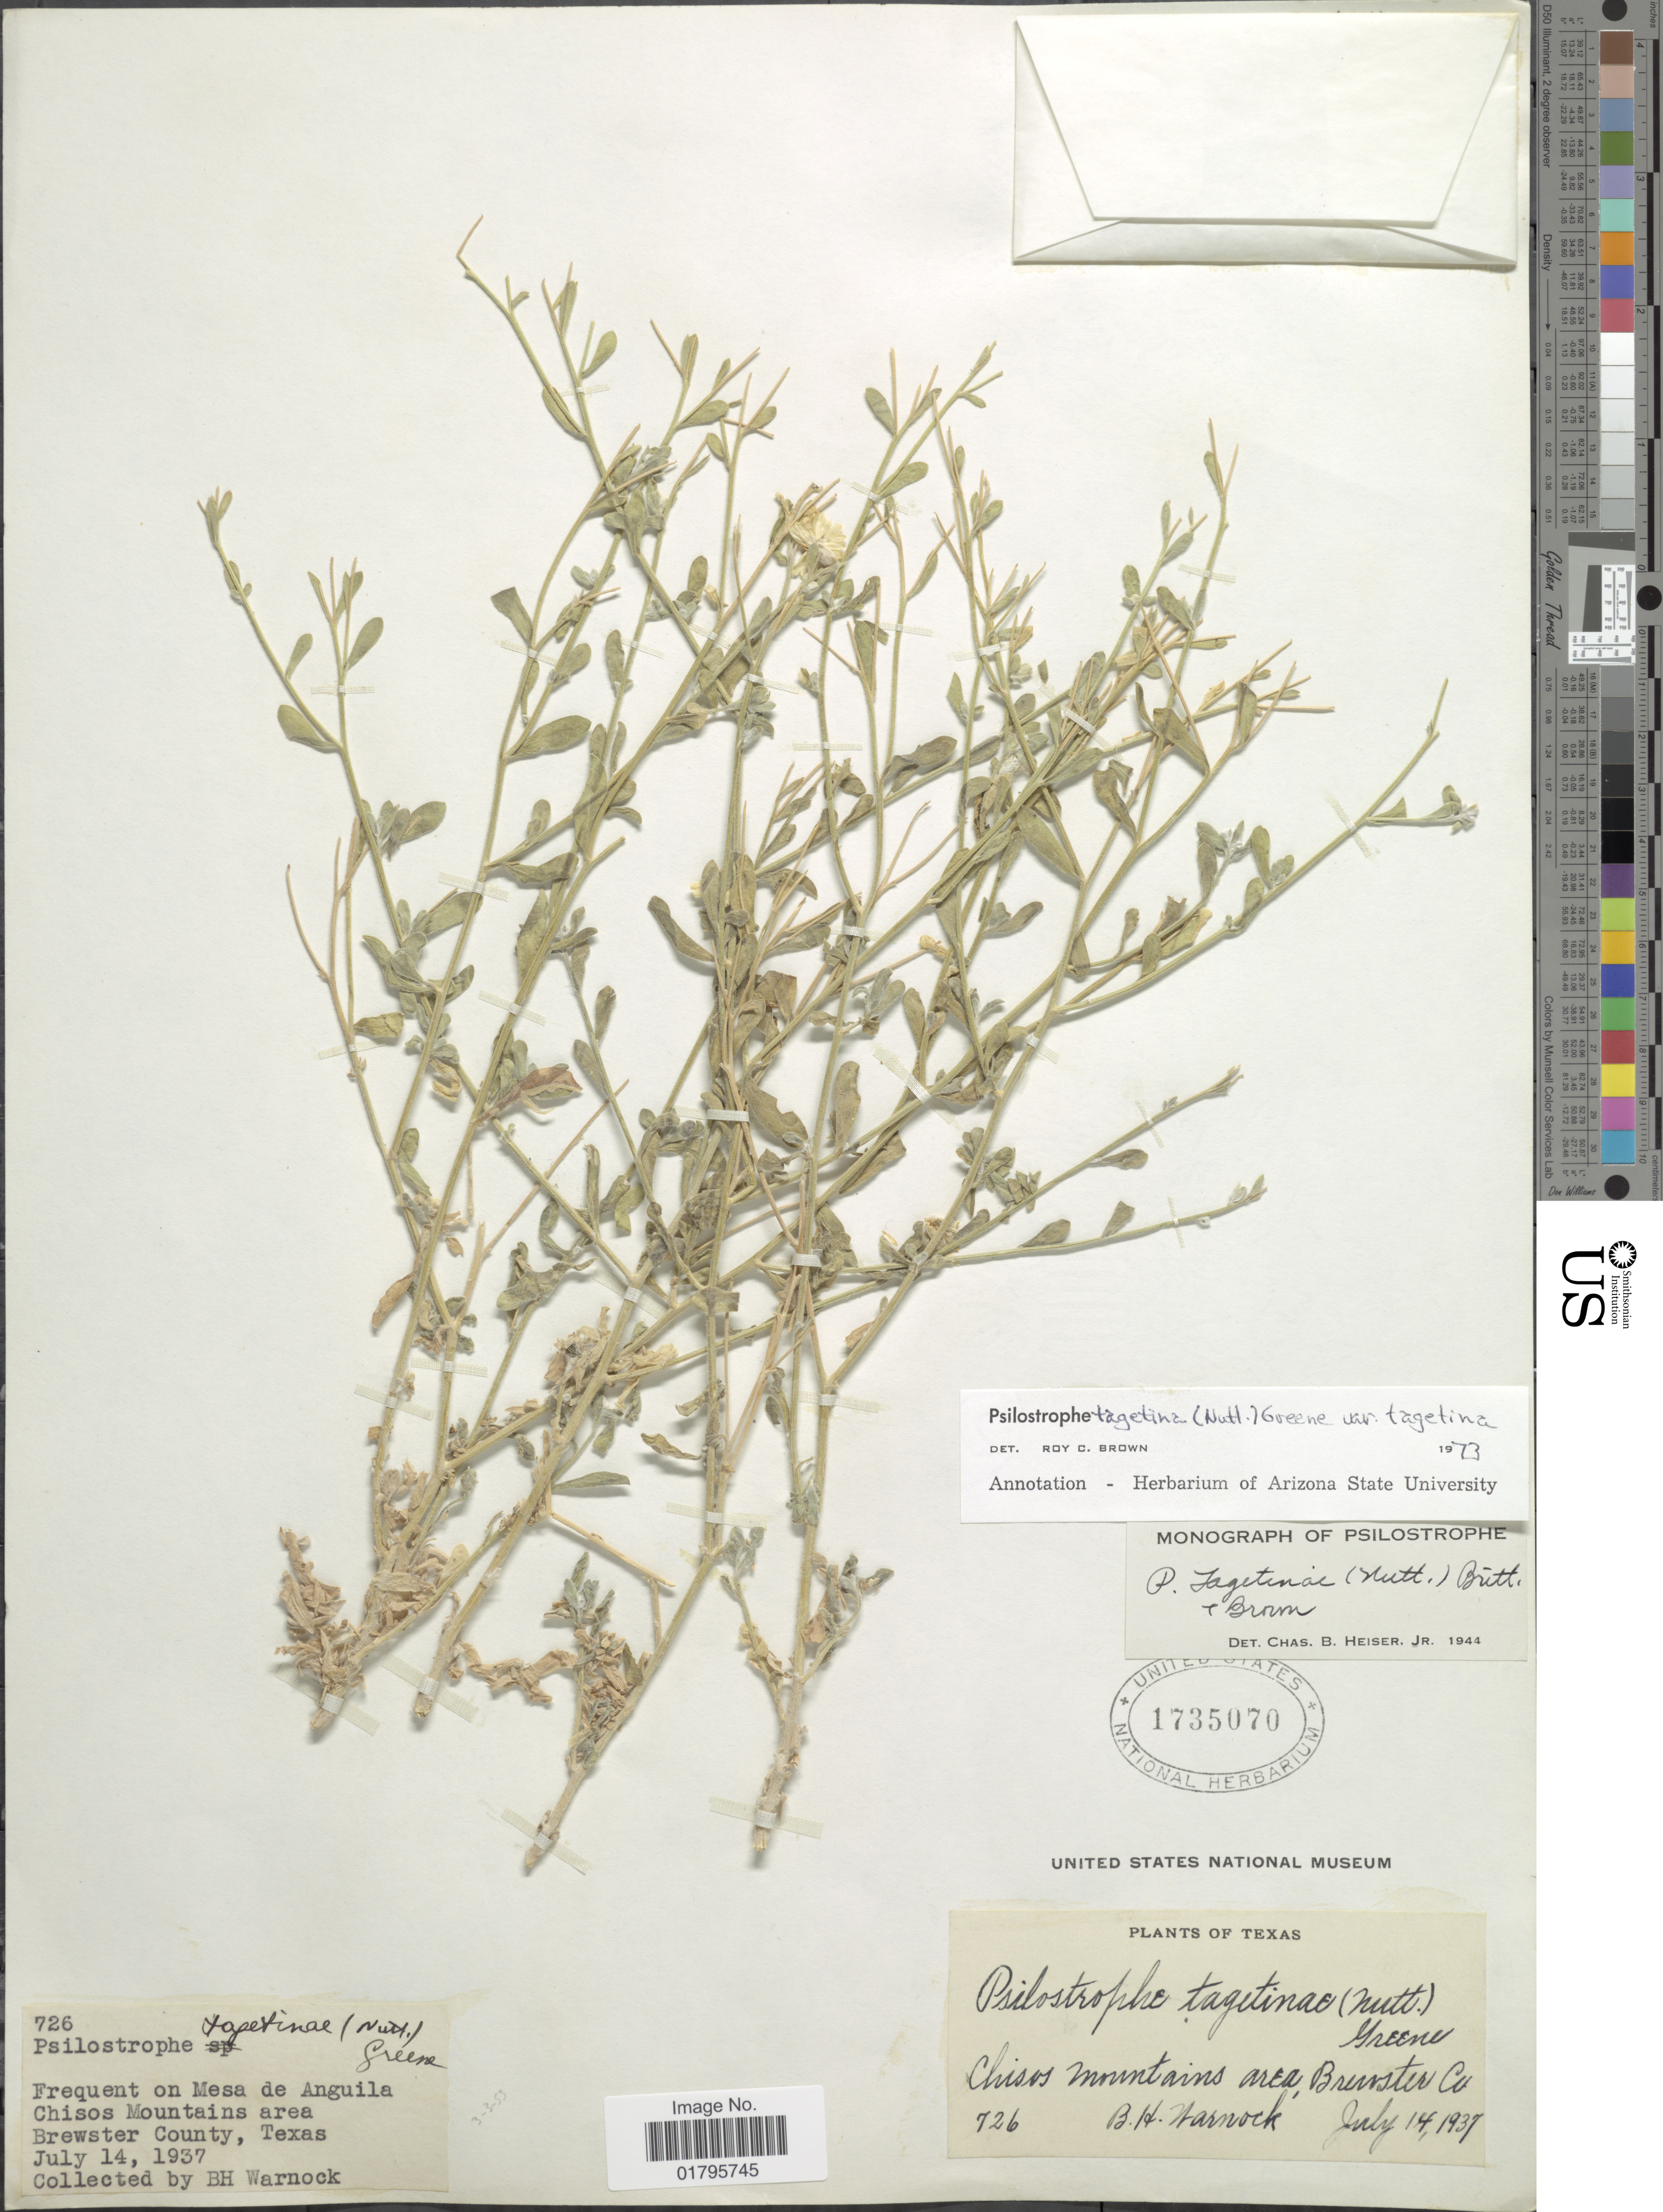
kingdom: Plantae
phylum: Tracheophyta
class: Magnoliopsida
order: Asterales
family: Asteraceae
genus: Psilostrophe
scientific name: Psilostrophe tagetina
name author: (Nutt.) Greene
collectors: B. H. Warnock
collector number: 726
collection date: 1937-07-14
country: United States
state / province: Texas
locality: Frequent on Mesa de Anguila Chisos Mountains area Brewster County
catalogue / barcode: US 1735070